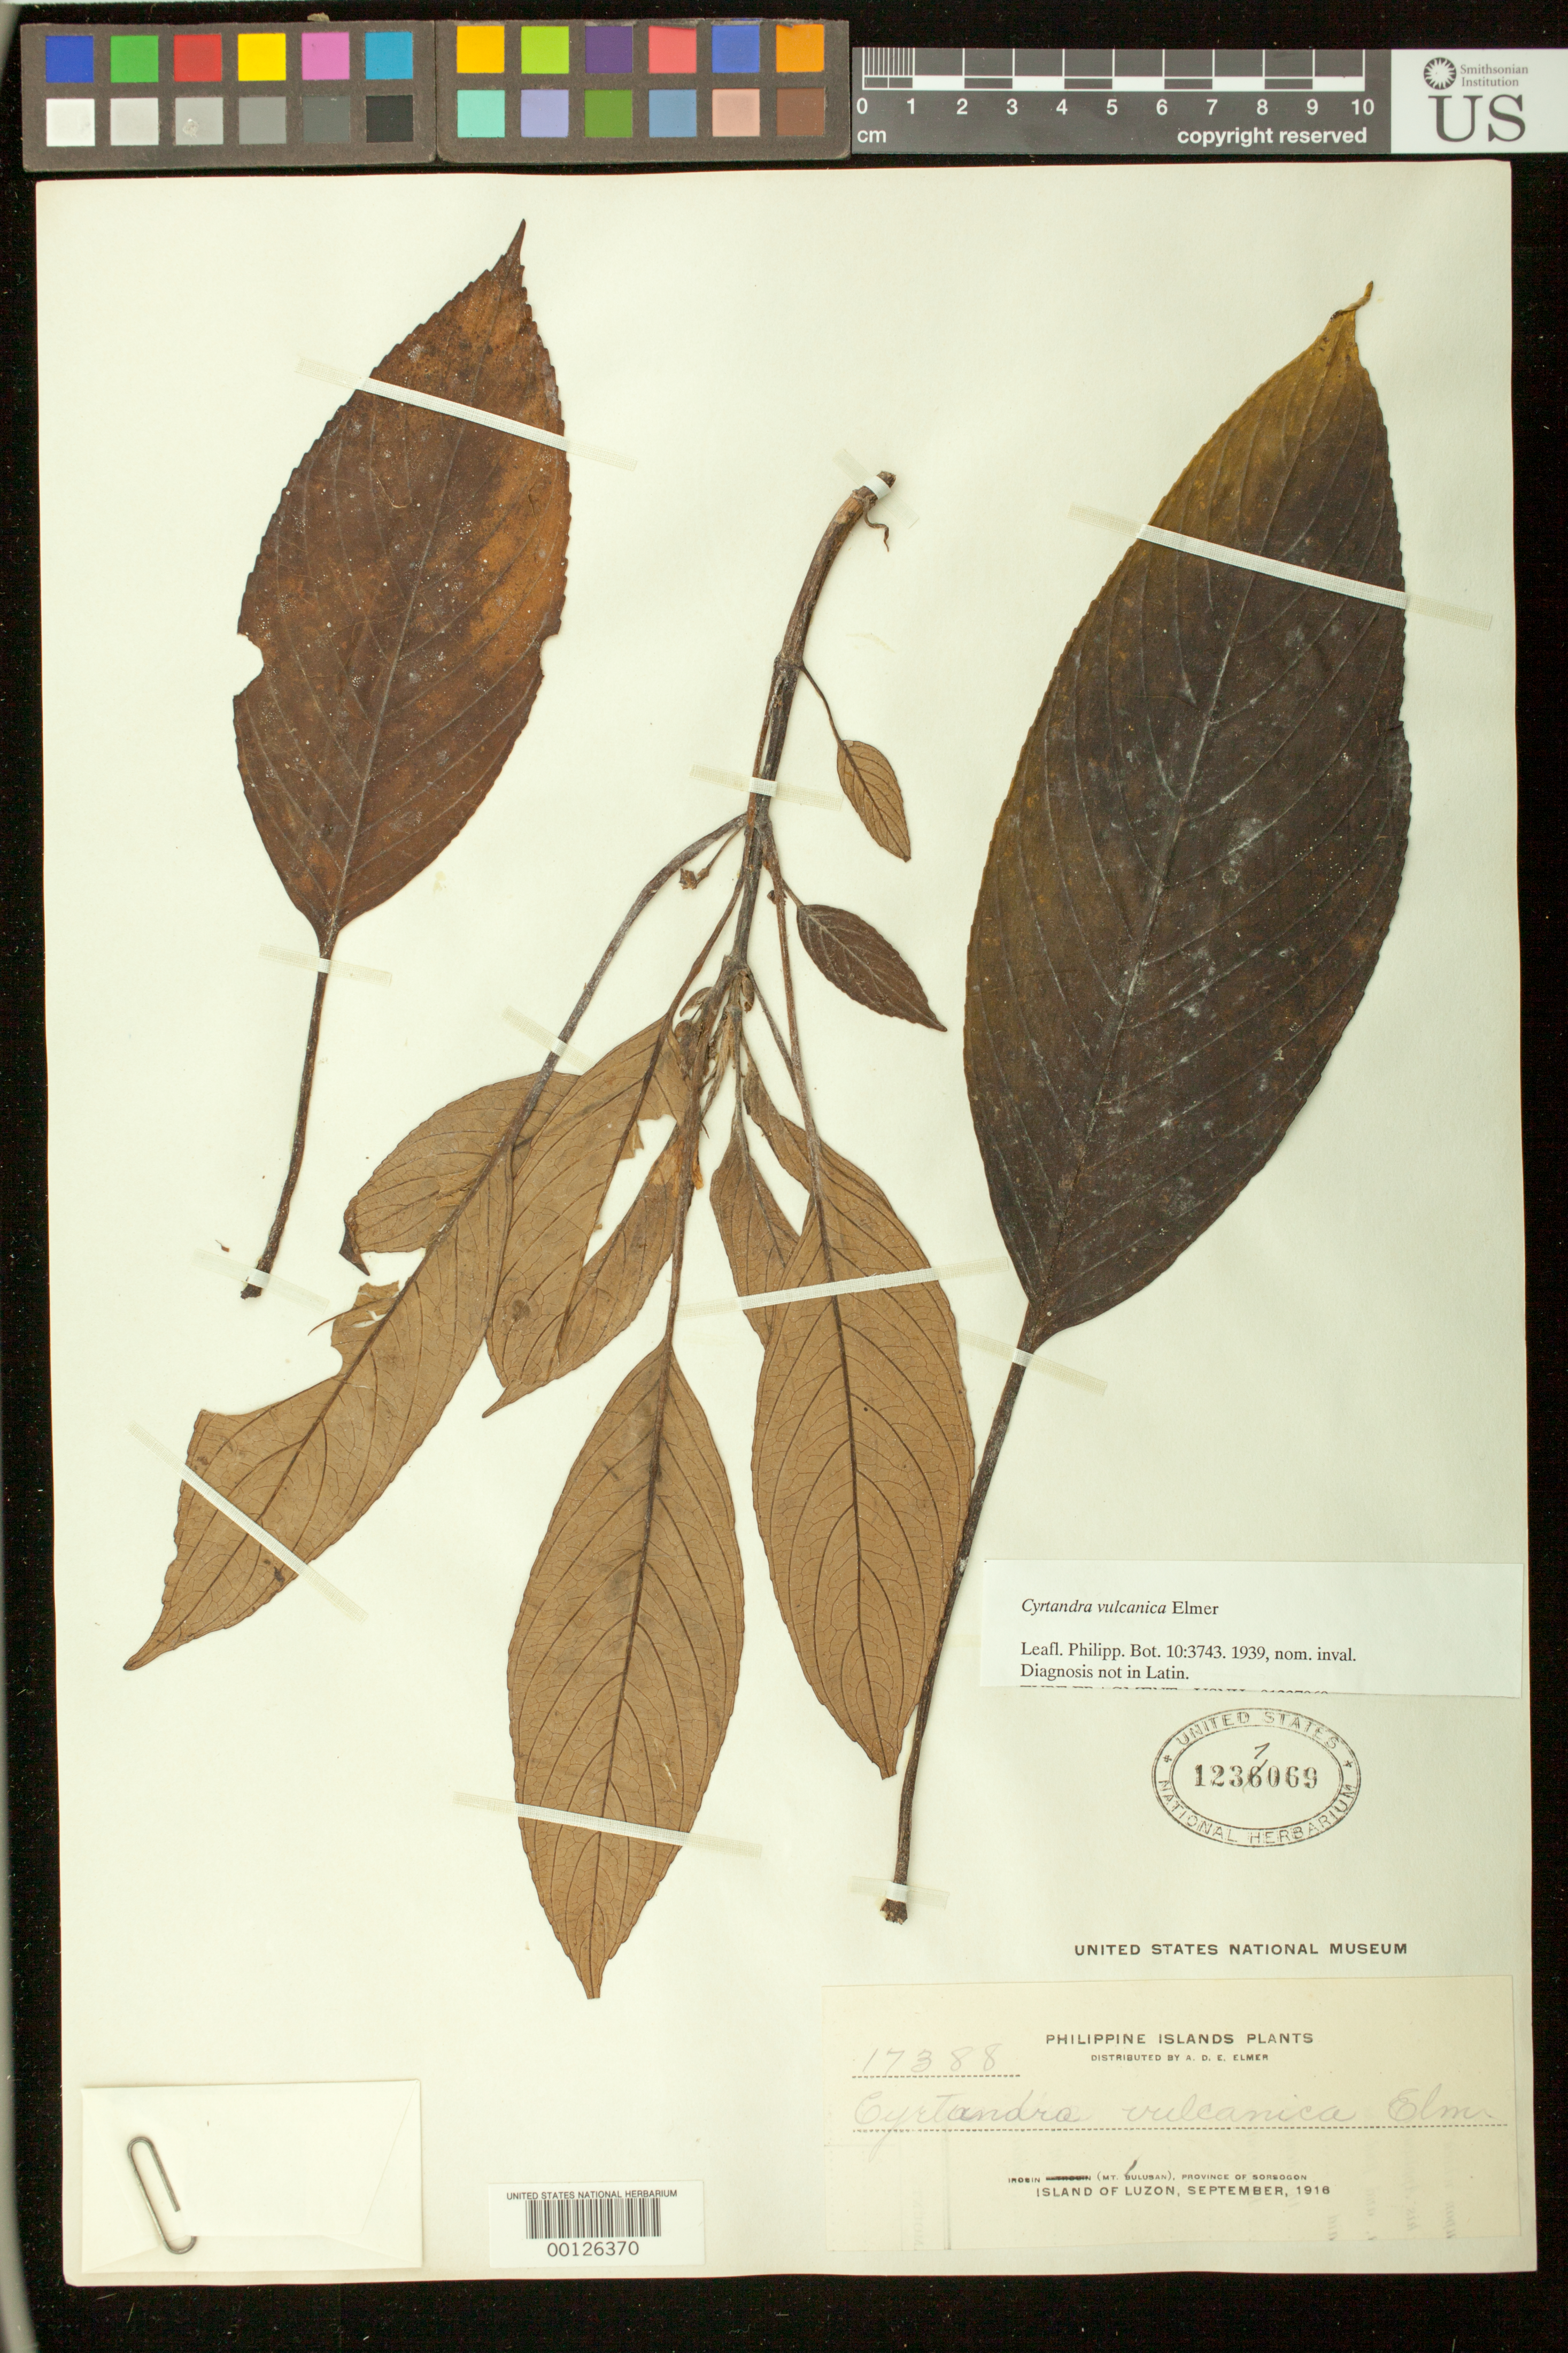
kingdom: Plantae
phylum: Tracheophyta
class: Magnoliopsida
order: Lamiales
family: Gesneriaceae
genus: Cyrtandra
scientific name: Cyrtandra vulcanica Elmer, nom. inval.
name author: Elmer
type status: Voucher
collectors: A. D. E. Elmer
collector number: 17388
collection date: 1916-09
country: Philippines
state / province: Bicol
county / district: Sorsogon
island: Luzon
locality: Irosin (Mt. Bulusan), Province of Sorsogon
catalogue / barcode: US 1237069